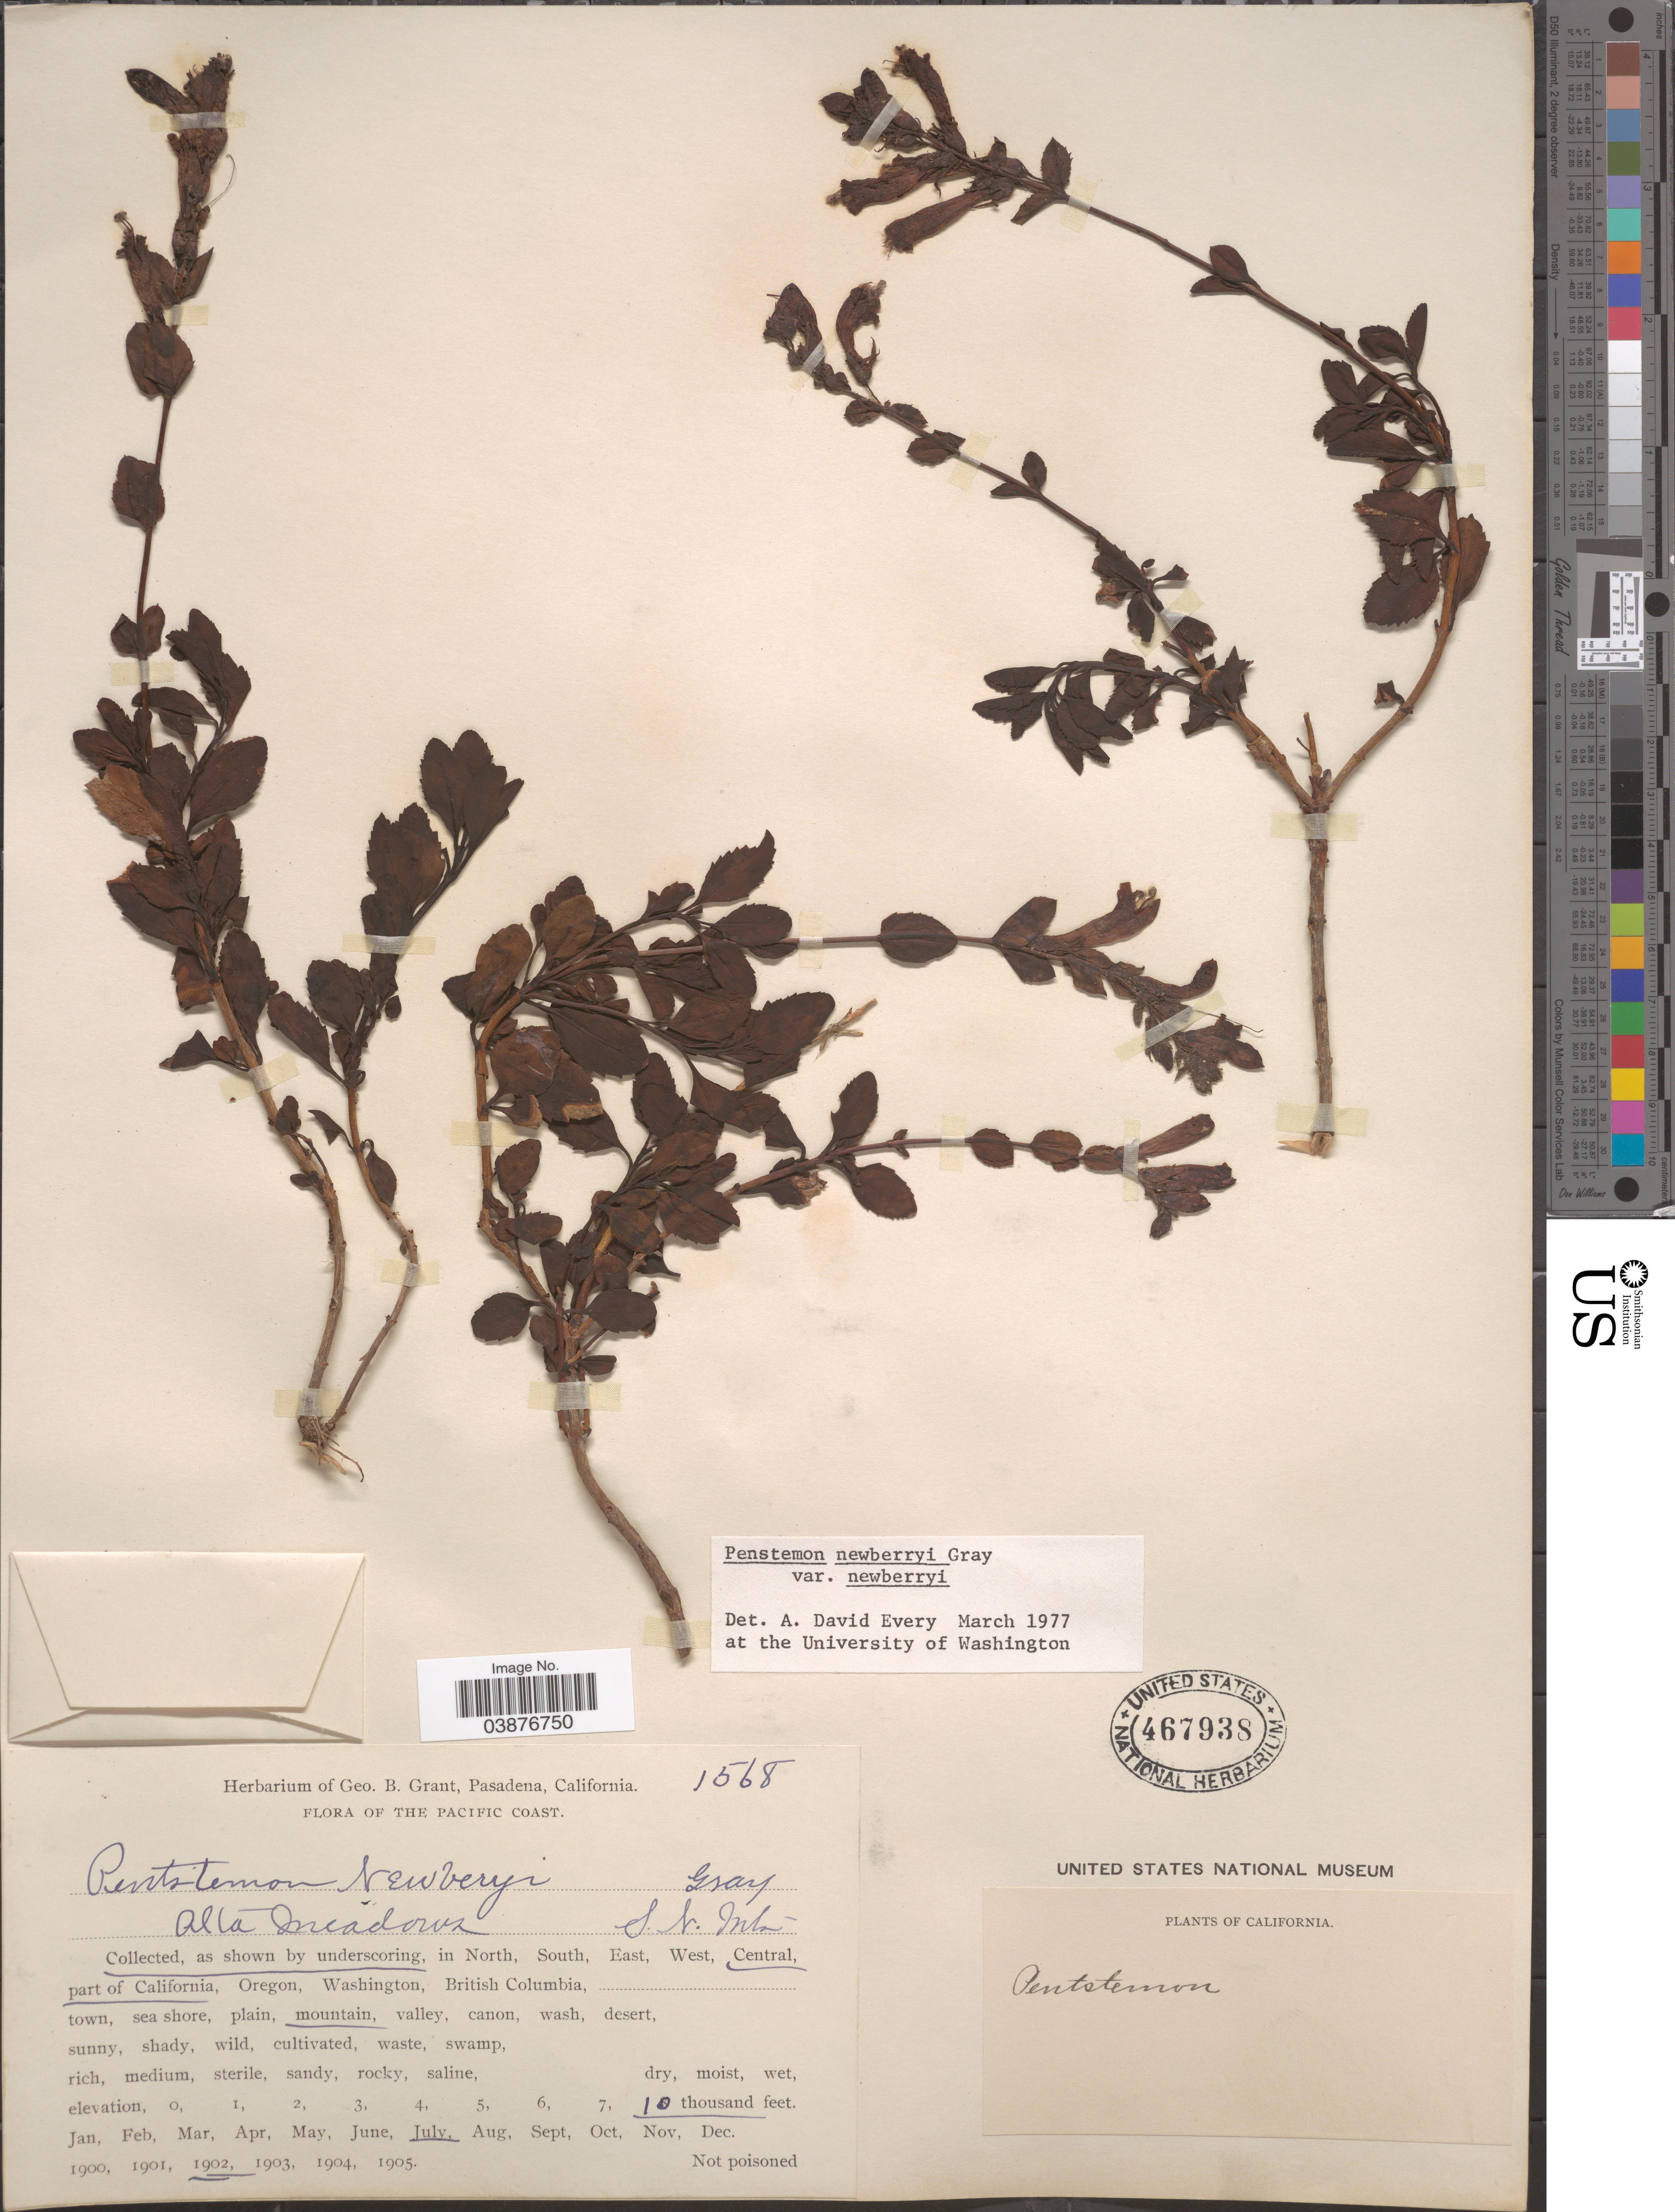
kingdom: Plantae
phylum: Tracheophyta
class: Magnoliopsida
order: Lamiales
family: Plantaginaceae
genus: Penstemon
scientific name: Penstemon newberryi var. newberryi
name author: A. Gray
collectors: ex herb. Geo. B. Grant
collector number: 1568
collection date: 1902-07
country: United States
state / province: California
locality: The Pacific Coast. Central, part of California. Mountain.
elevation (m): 3048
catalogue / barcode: US 467938